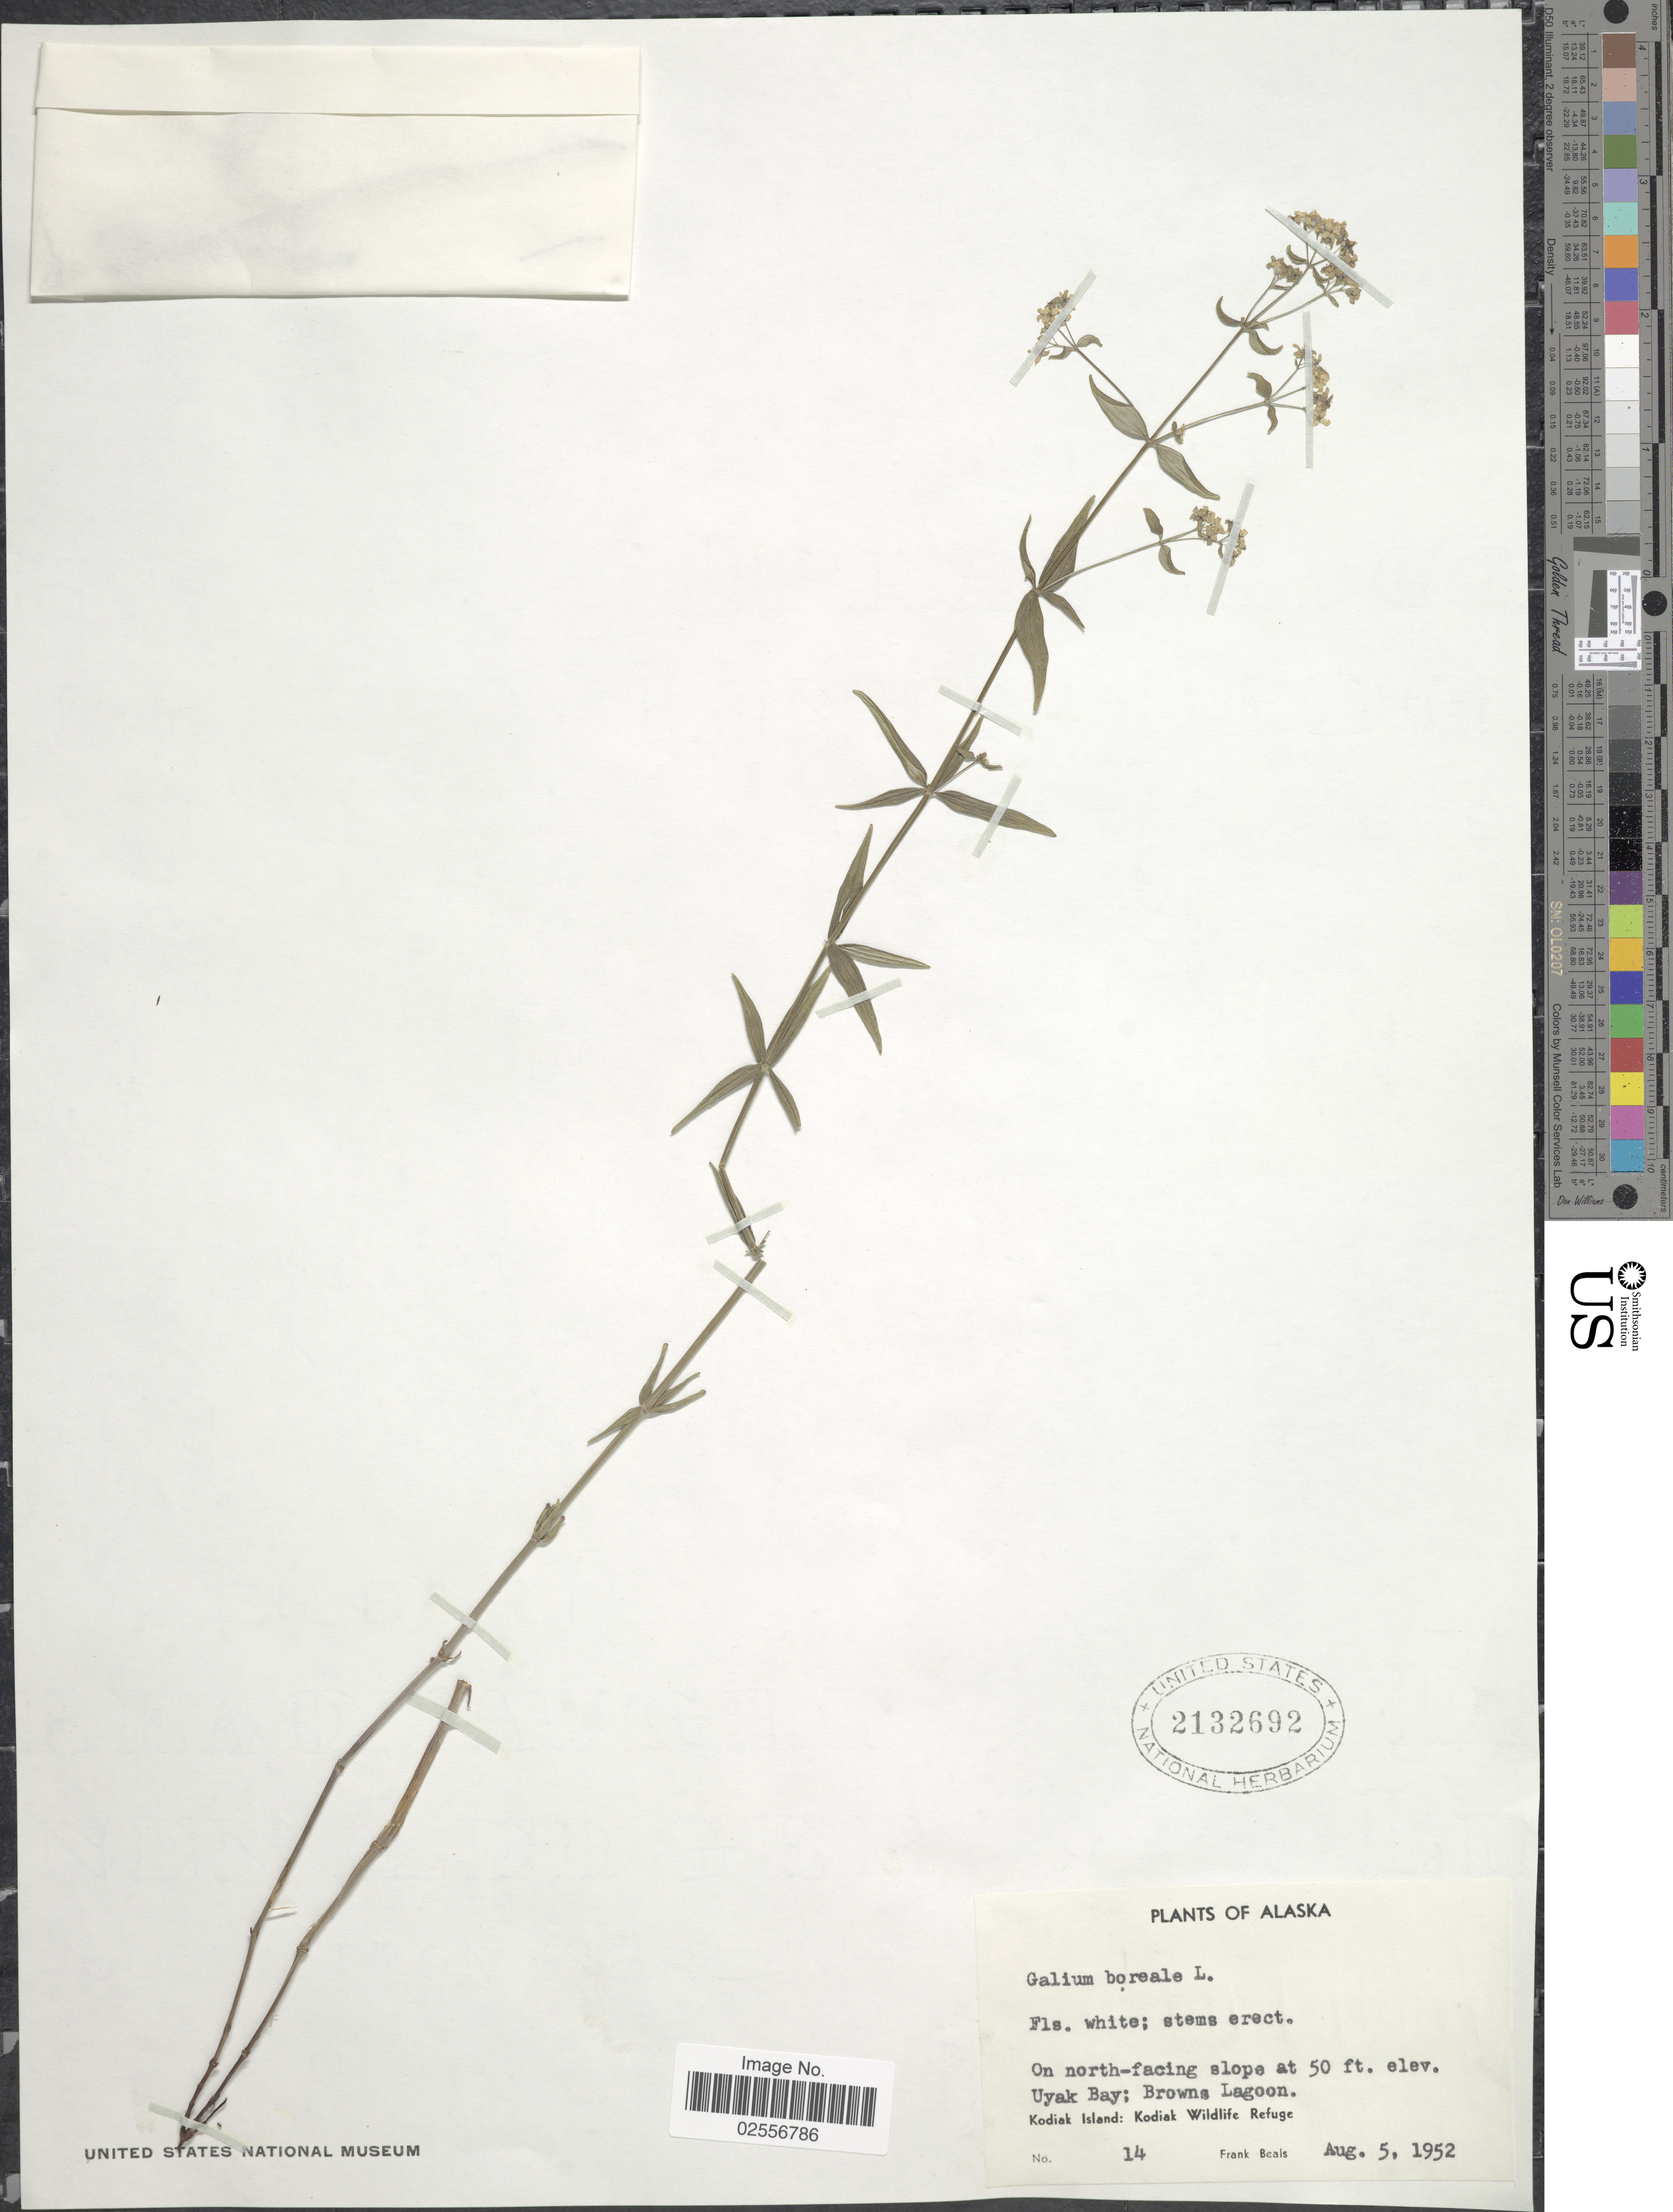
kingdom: Plantae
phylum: Tracheophyta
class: Magnoliopsida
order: Gentianales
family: Rubiaceae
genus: Galium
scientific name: Galium boreale L.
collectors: F. Beals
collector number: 14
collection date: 1952-08-05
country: United States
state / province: Alaska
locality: On north-facing slope. Uyak Bay; Browns Lagoon. Kodiak Island: Kodiak Wildlife Refuge.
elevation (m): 15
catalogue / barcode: US 2132692